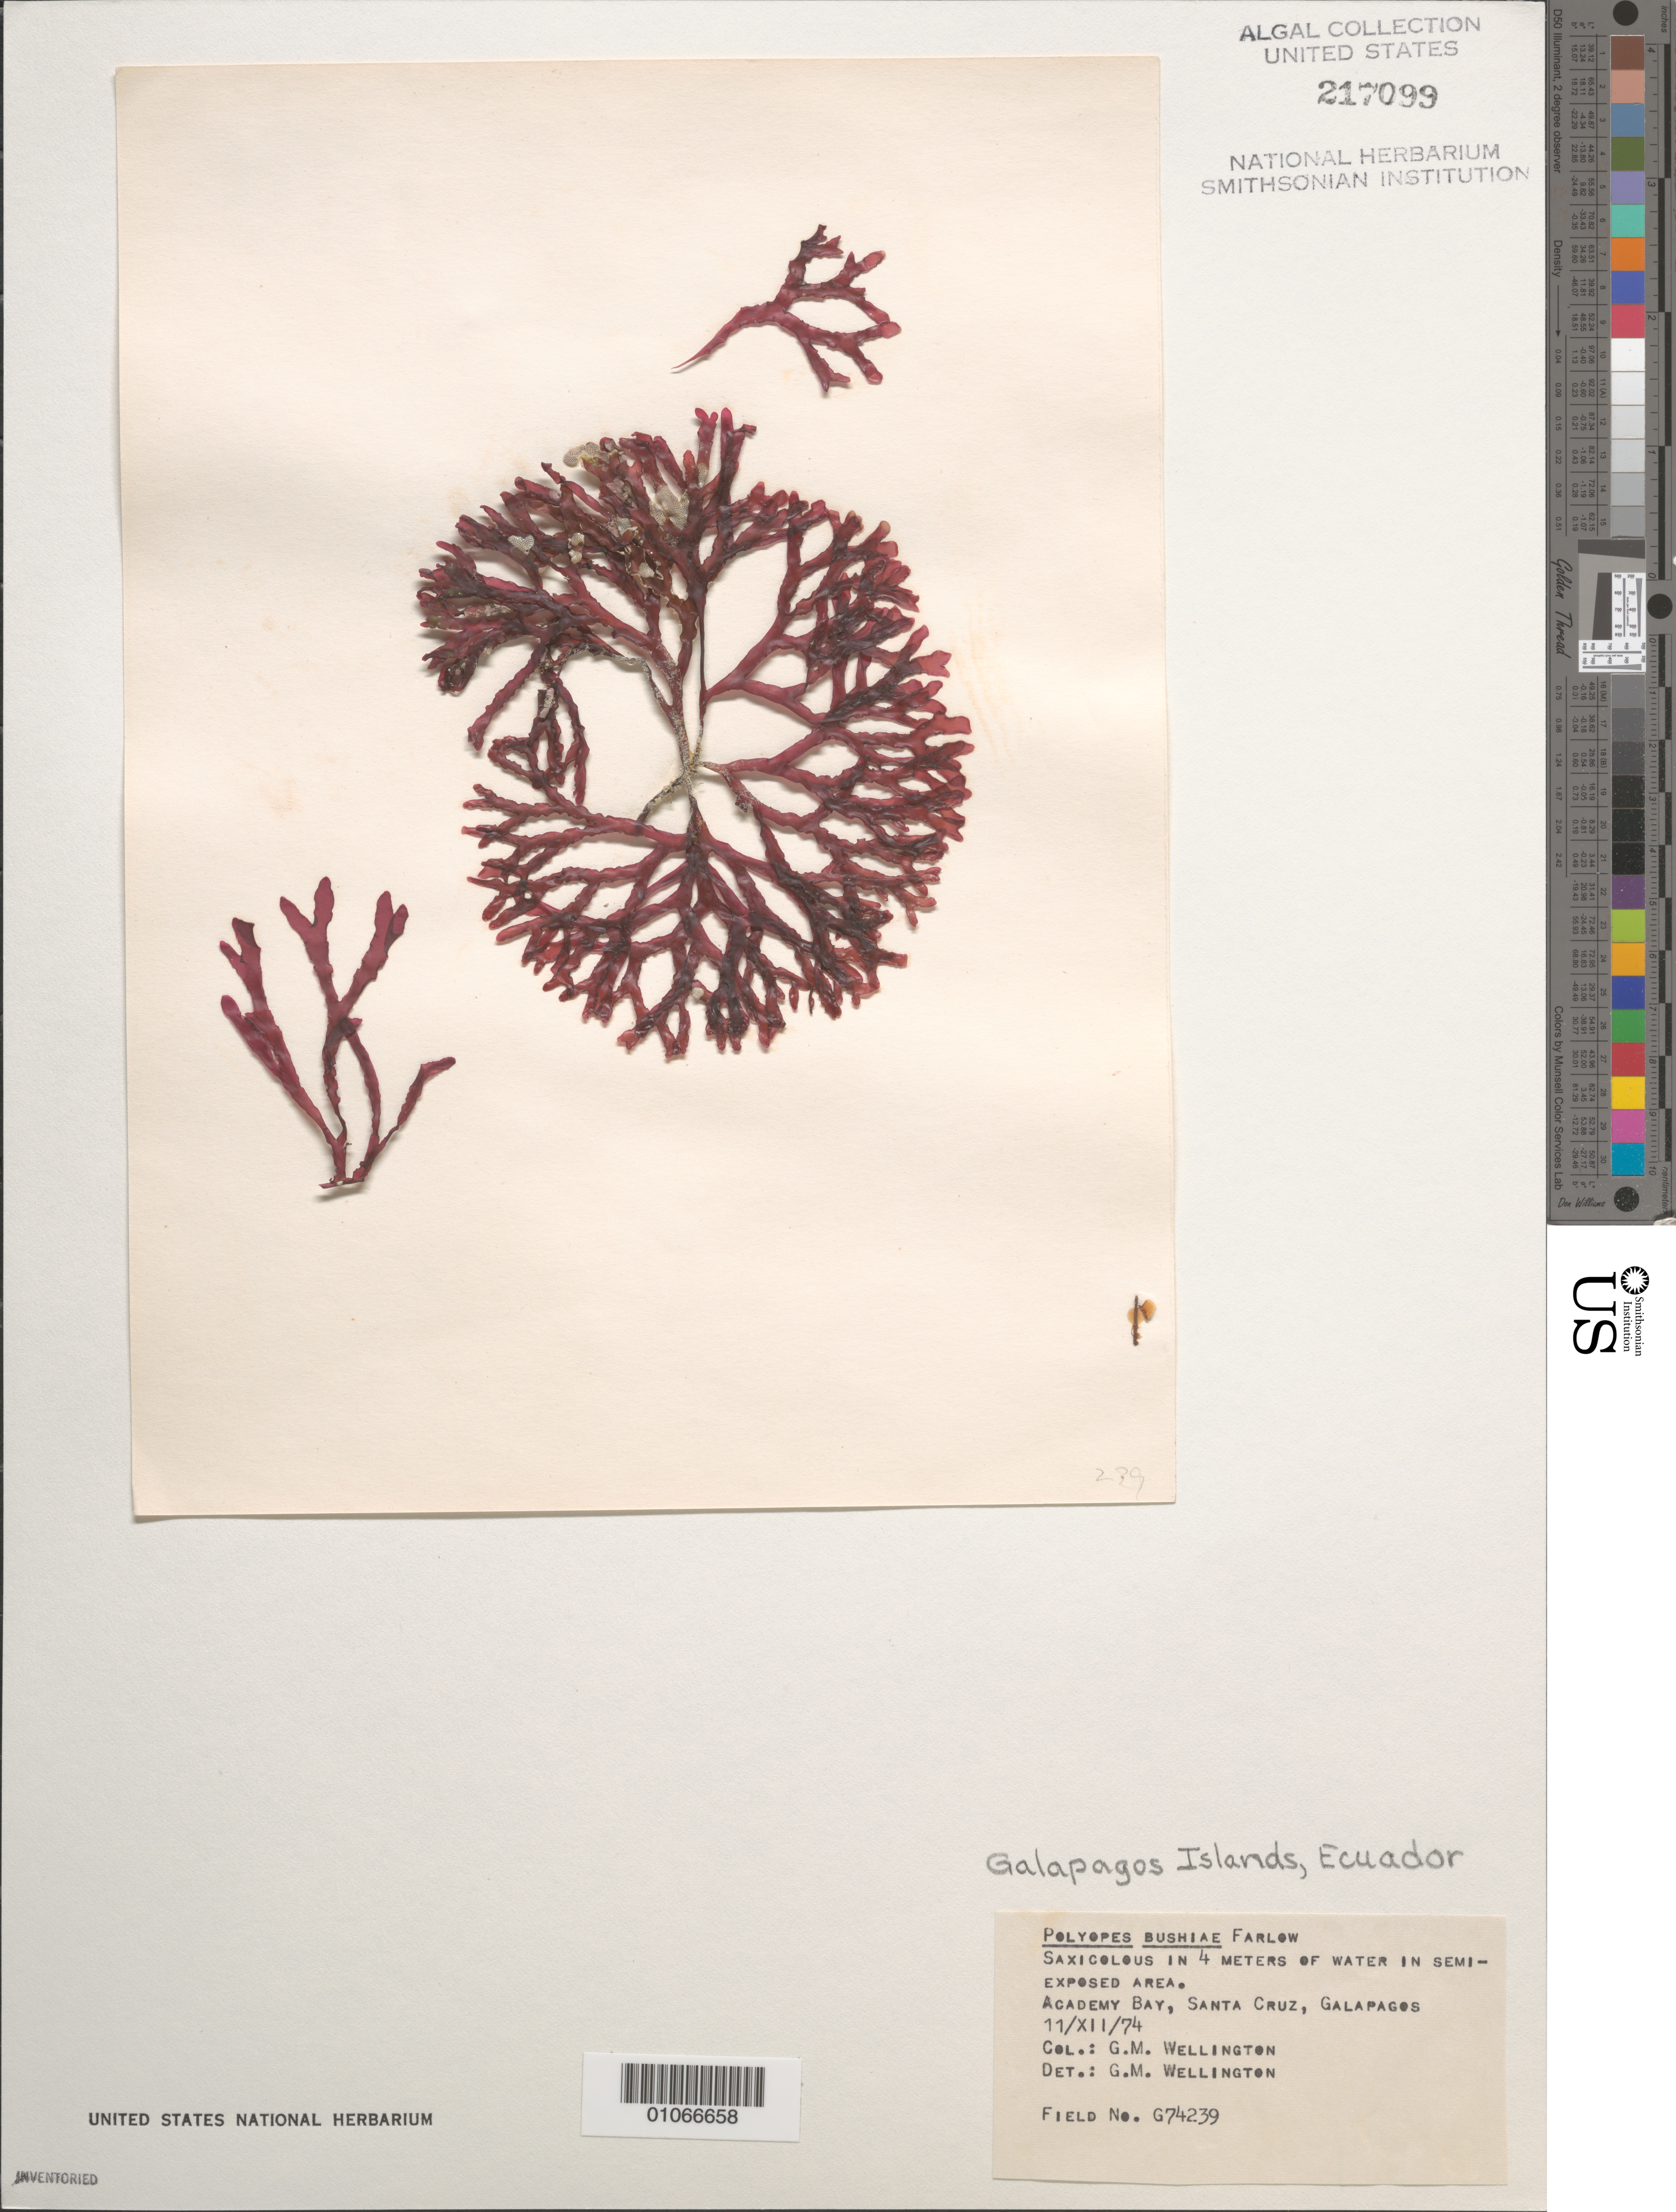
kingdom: Plantae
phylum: Rhodophyta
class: Florideophyceae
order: Halymeniales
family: Halymeniaceae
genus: Carpopeltis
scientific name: Carpopeltis bushiae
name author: (Farl.) Kylin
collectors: G. Wellington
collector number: G74239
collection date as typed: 11 Dec 1974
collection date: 1974-12-11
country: Ecuador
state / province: Colón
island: Santa Cruz [Indefatigable, Chaves]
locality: Academy Bay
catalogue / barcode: US 217099